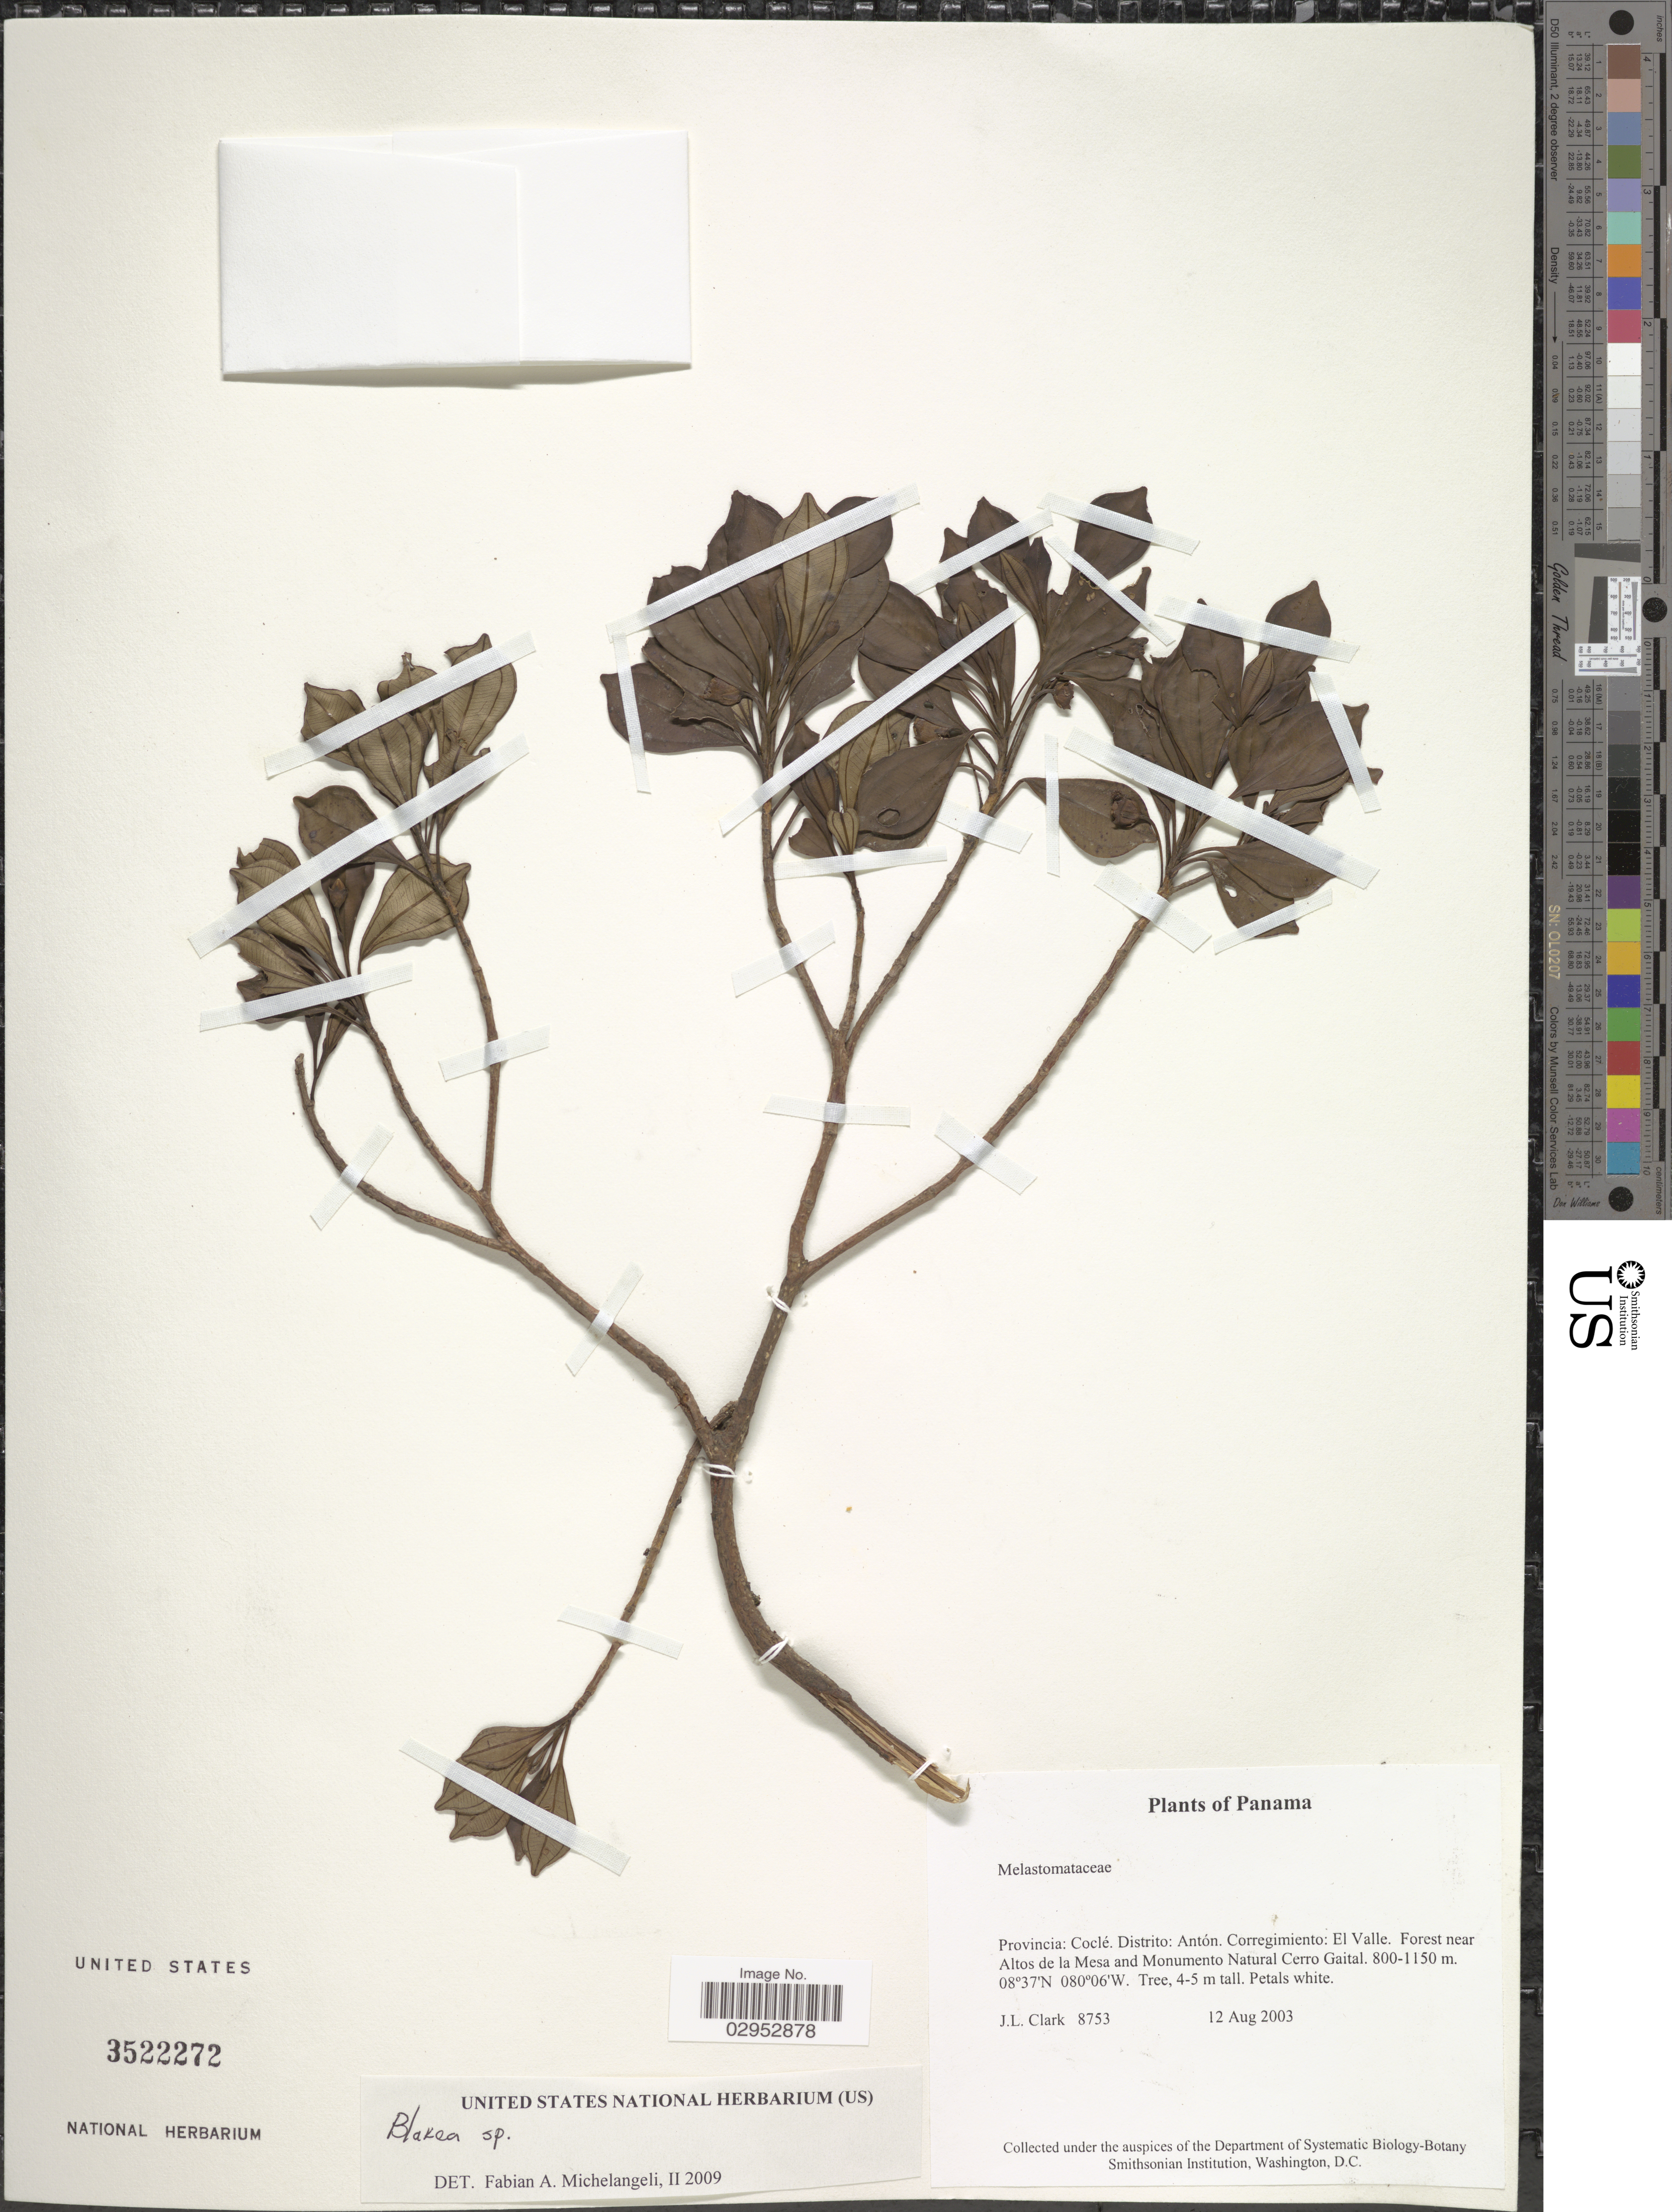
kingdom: Plantae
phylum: Tracheophyta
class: Magnoliopsida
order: Myrtales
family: Melastomataceae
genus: Blakea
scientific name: Blakea sp.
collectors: J. L. Clark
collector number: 8753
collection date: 2003-08-12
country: Panama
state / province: Coclé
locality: Distrito: Antón. Corregimiento: El Valle. Forest near Altos de la Mesa and Monumento Natural Cerro Gaital.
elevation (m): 800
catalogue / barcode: US 3522272